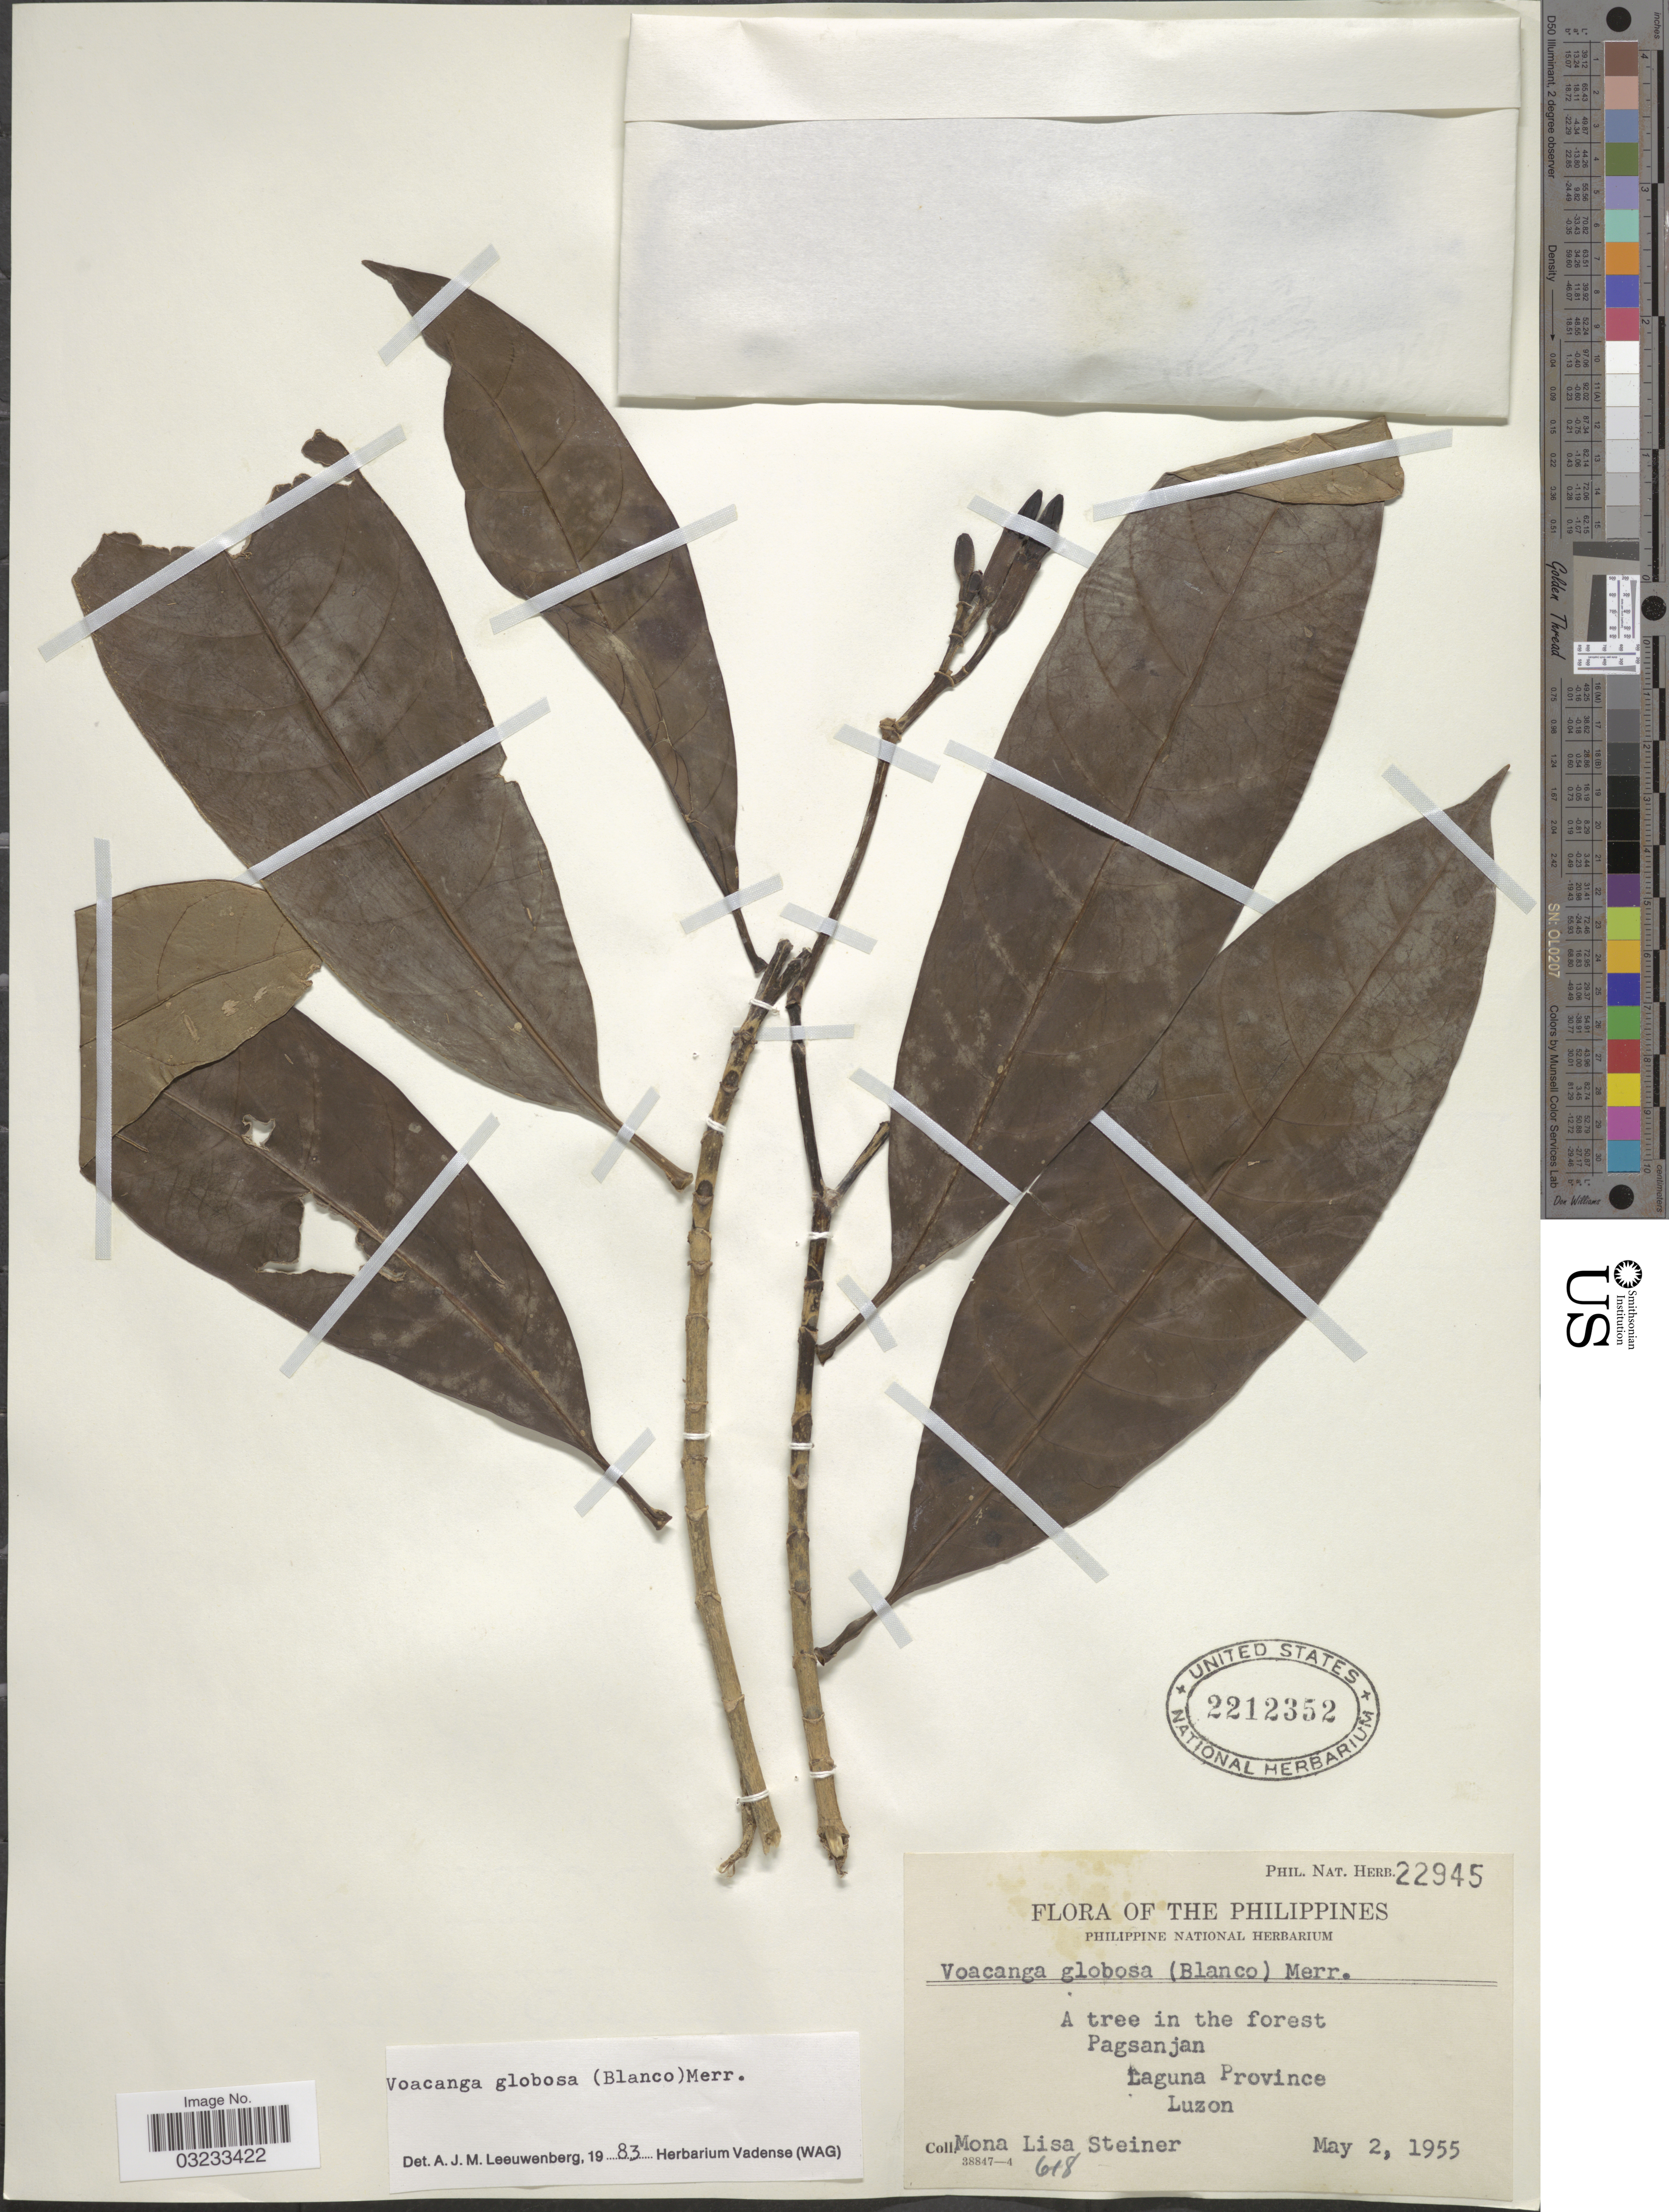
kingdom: Plantae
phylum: Tracheophyta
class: Magnoliopsida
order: Gentianales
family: Apocynaceae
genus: Voacanga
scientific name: Voacanga globosa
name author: (Blanco) Merr.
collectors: M. Steiner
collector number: Phil. Nat. Herb. 22945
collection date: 1955-05-02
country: Philippines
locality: Pagsanjan, Laguna Province, Luzon.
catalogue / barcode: US 2212352